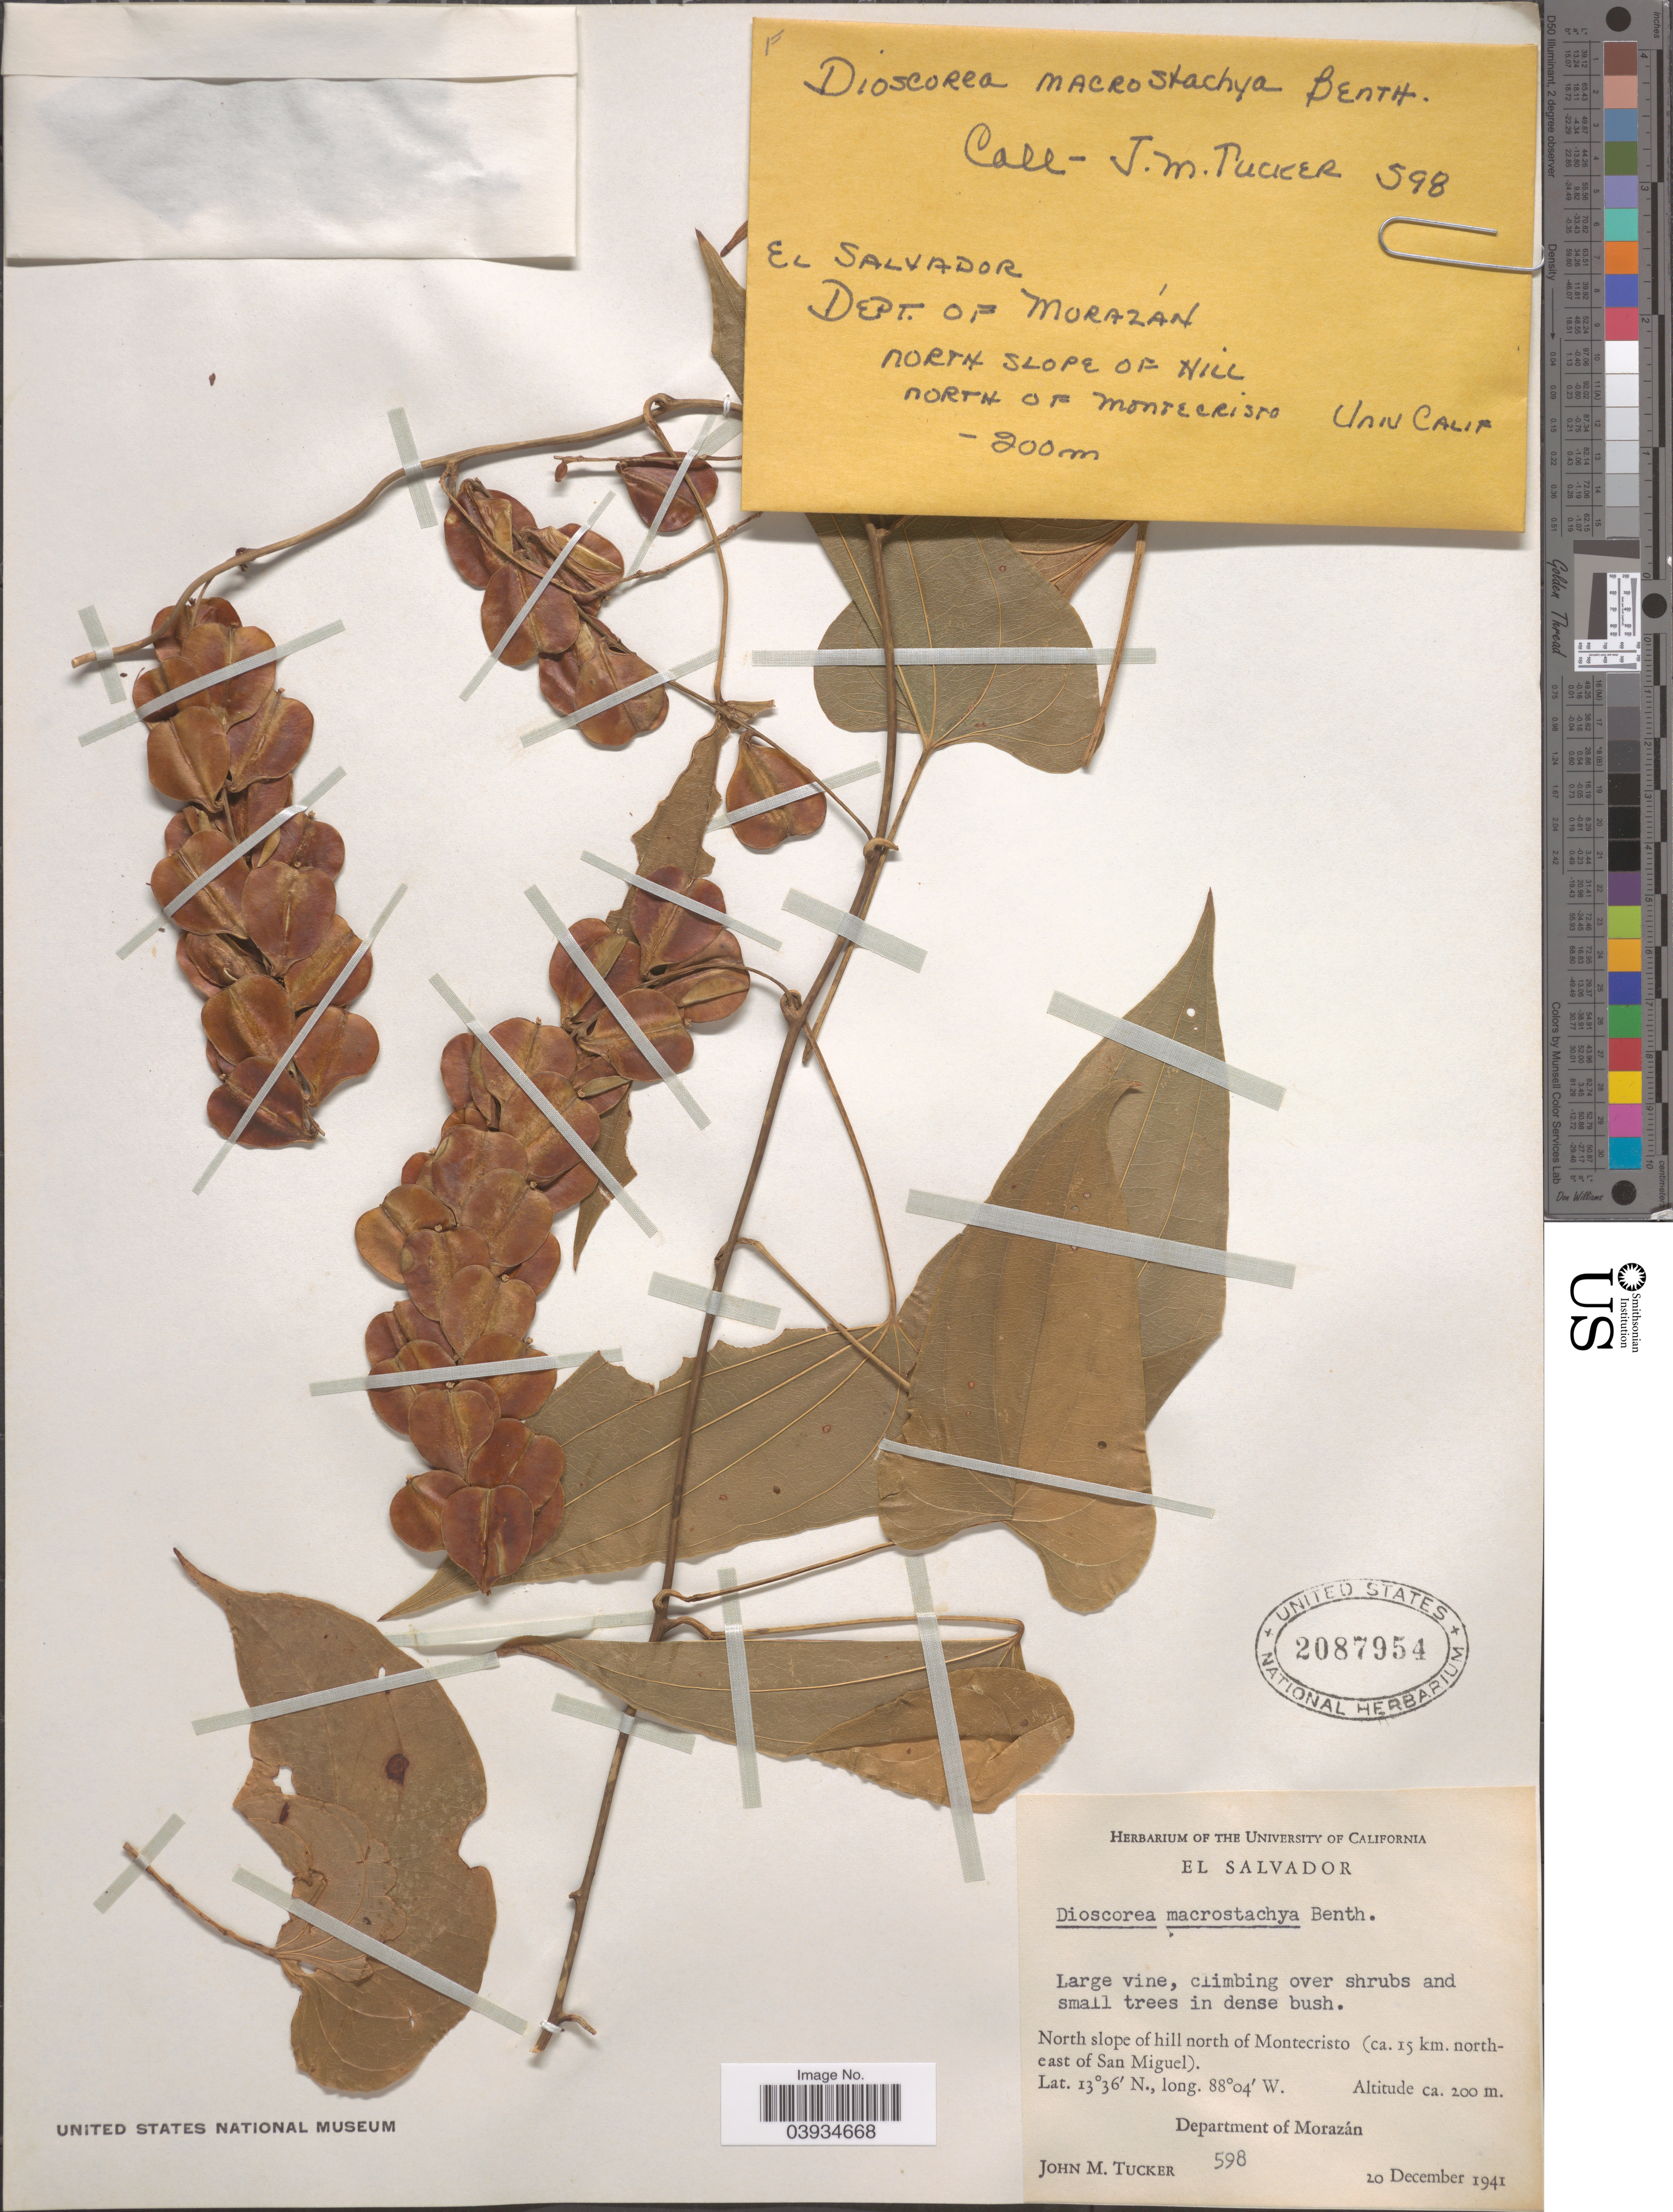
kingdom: Plantae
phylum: Tracheophyta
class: Liliopsida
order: Dioscoreales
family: Dioscoreaceae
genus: Dioscorea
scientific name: Dioscorea mexicana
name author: Scheidw.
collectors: J. M. Tucker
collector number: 598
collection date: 1941-12-20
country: El Salvador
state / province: Morazan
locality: North slope of hill north of Montecristo (ca. 15 km. north-east of San Miguel). Department of Morazan.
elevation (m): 200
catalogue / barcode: US 2087954